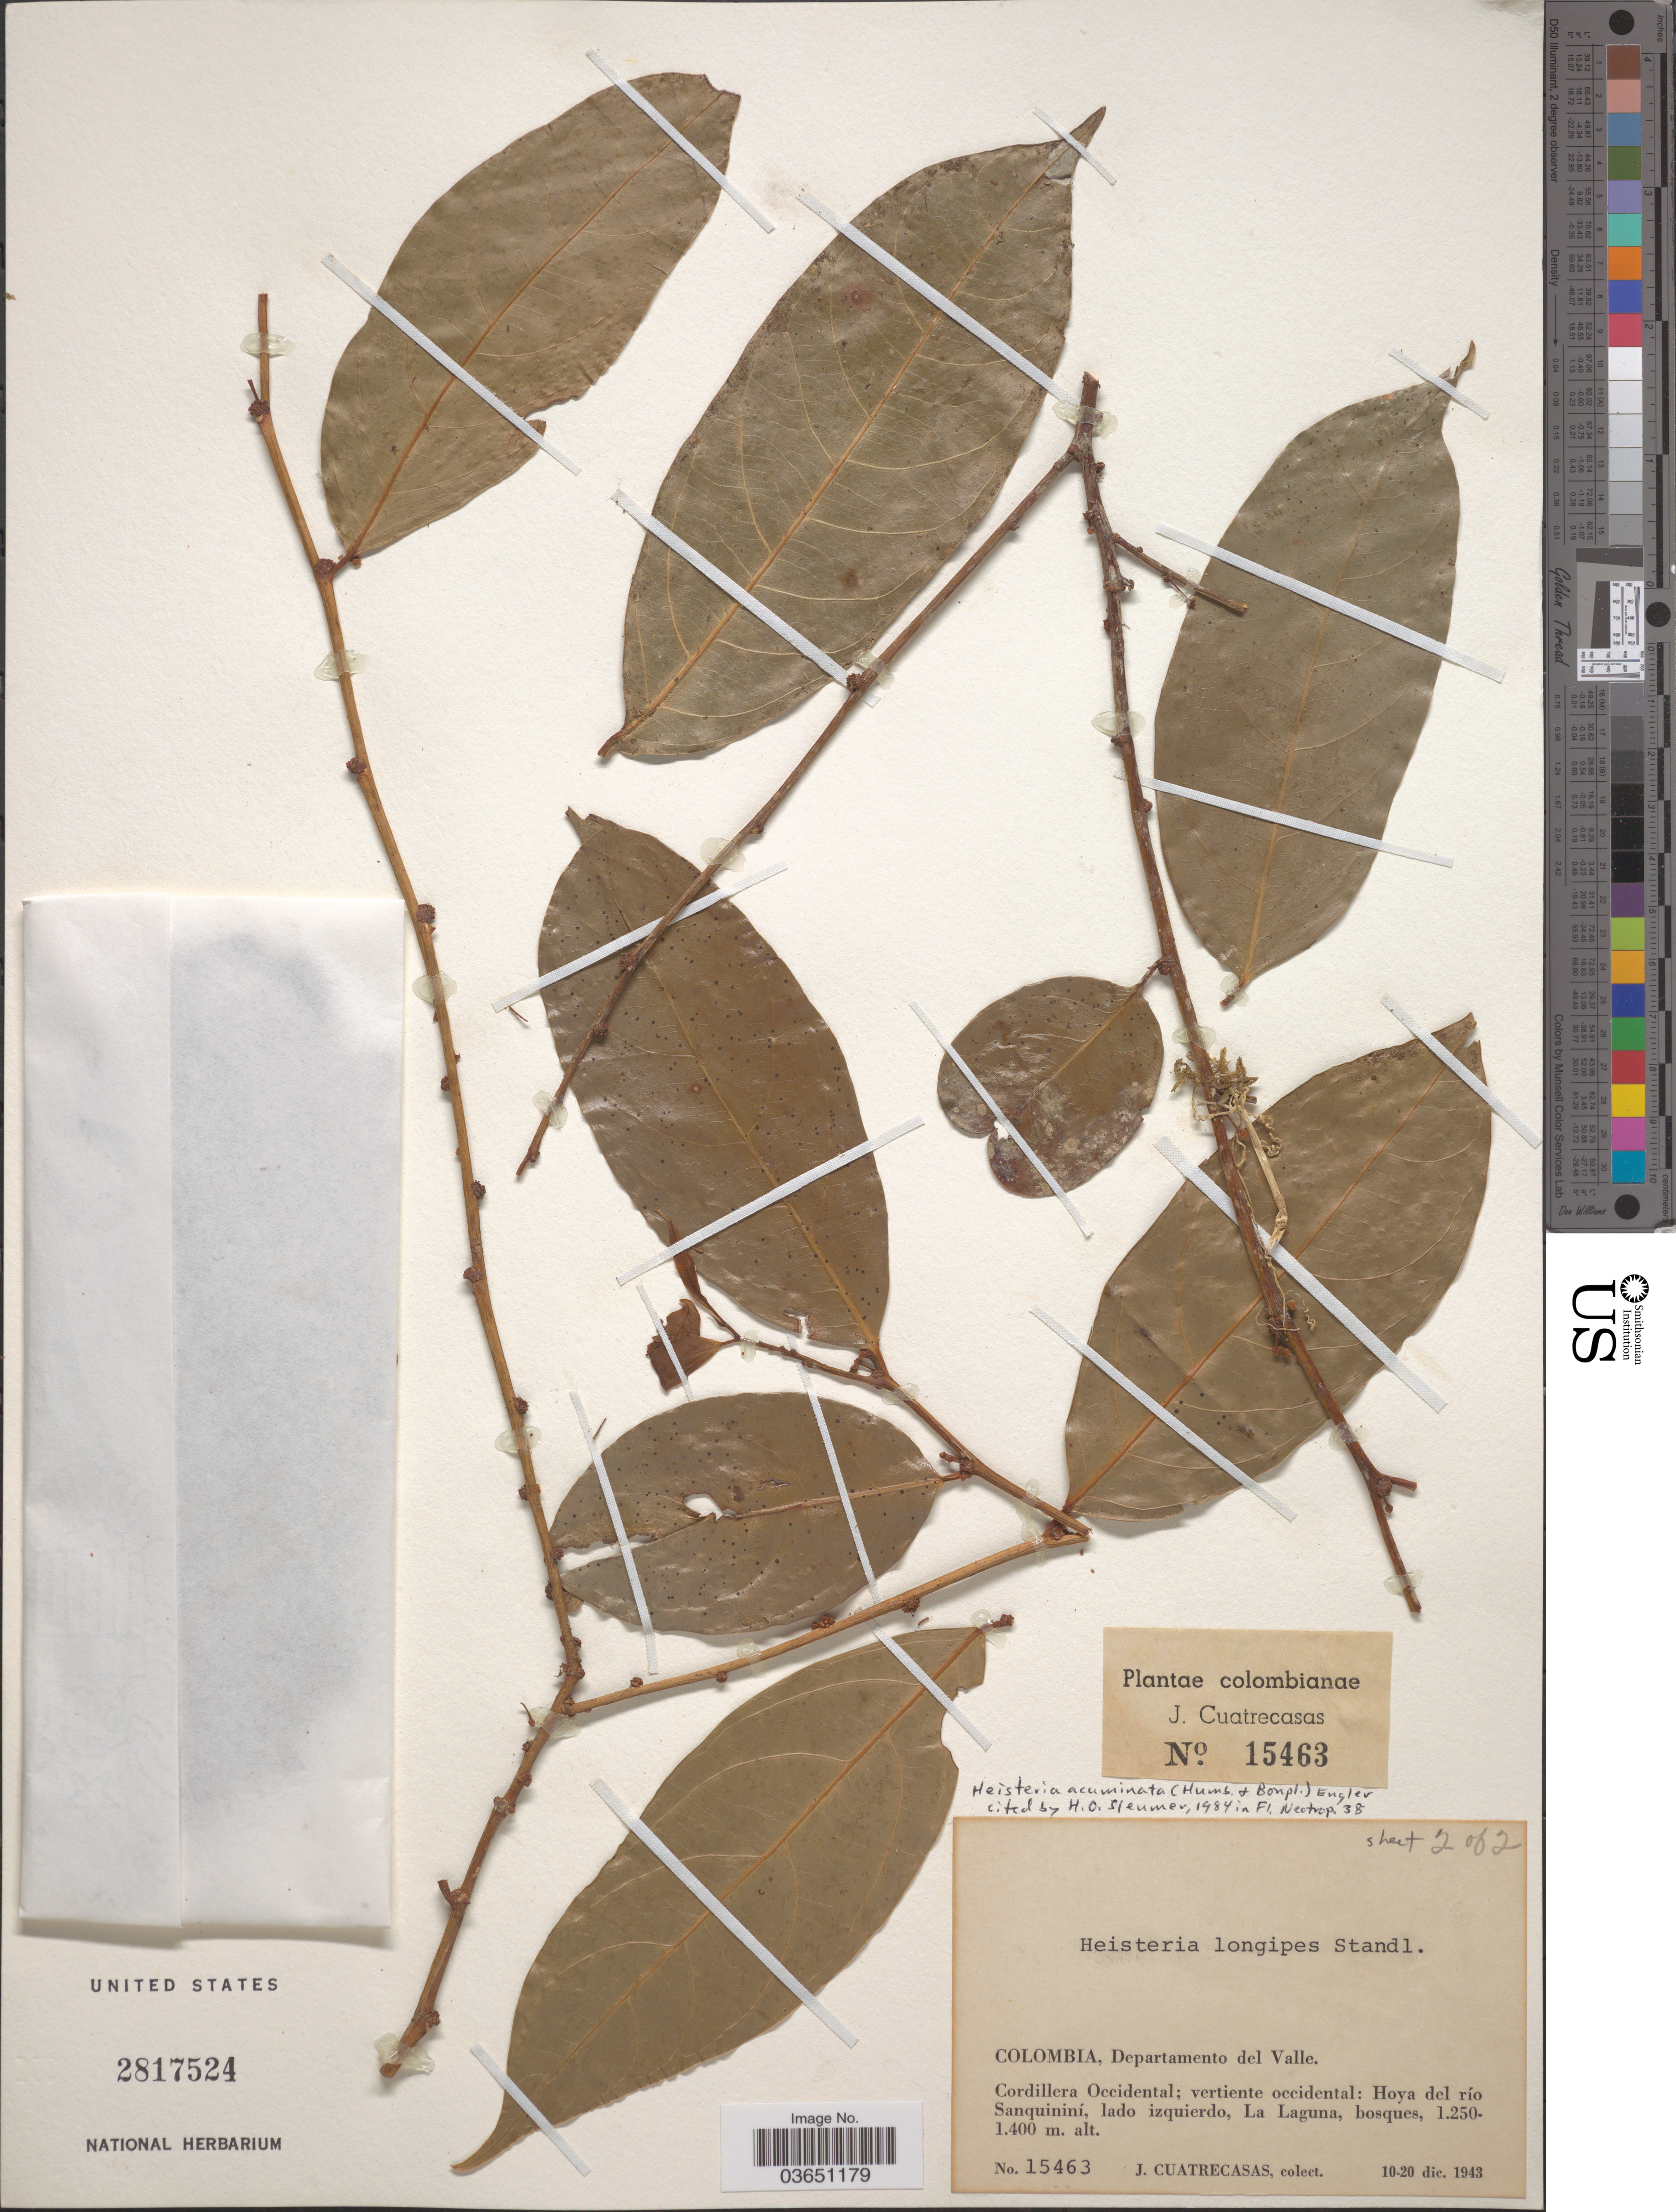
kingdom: Plantae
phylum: Tracheophyta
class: Magnoliopsida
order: Santalales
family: Erythropalaceae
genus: Heisteria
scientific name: Heisteria acuminata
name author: (Humb. & Bonpl.) Engl.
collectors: J. Cuatrecasas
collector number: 15463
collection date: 1943-12-10/1943-12-20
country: Colombia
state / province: Valle del Cauca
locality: Departamento del Valle. Cordillera Occidental; vertiente occidental: Hoya del río Sanquininí, lado izquierdo, La Laguna.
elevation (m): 1250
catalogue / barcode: US 2817524